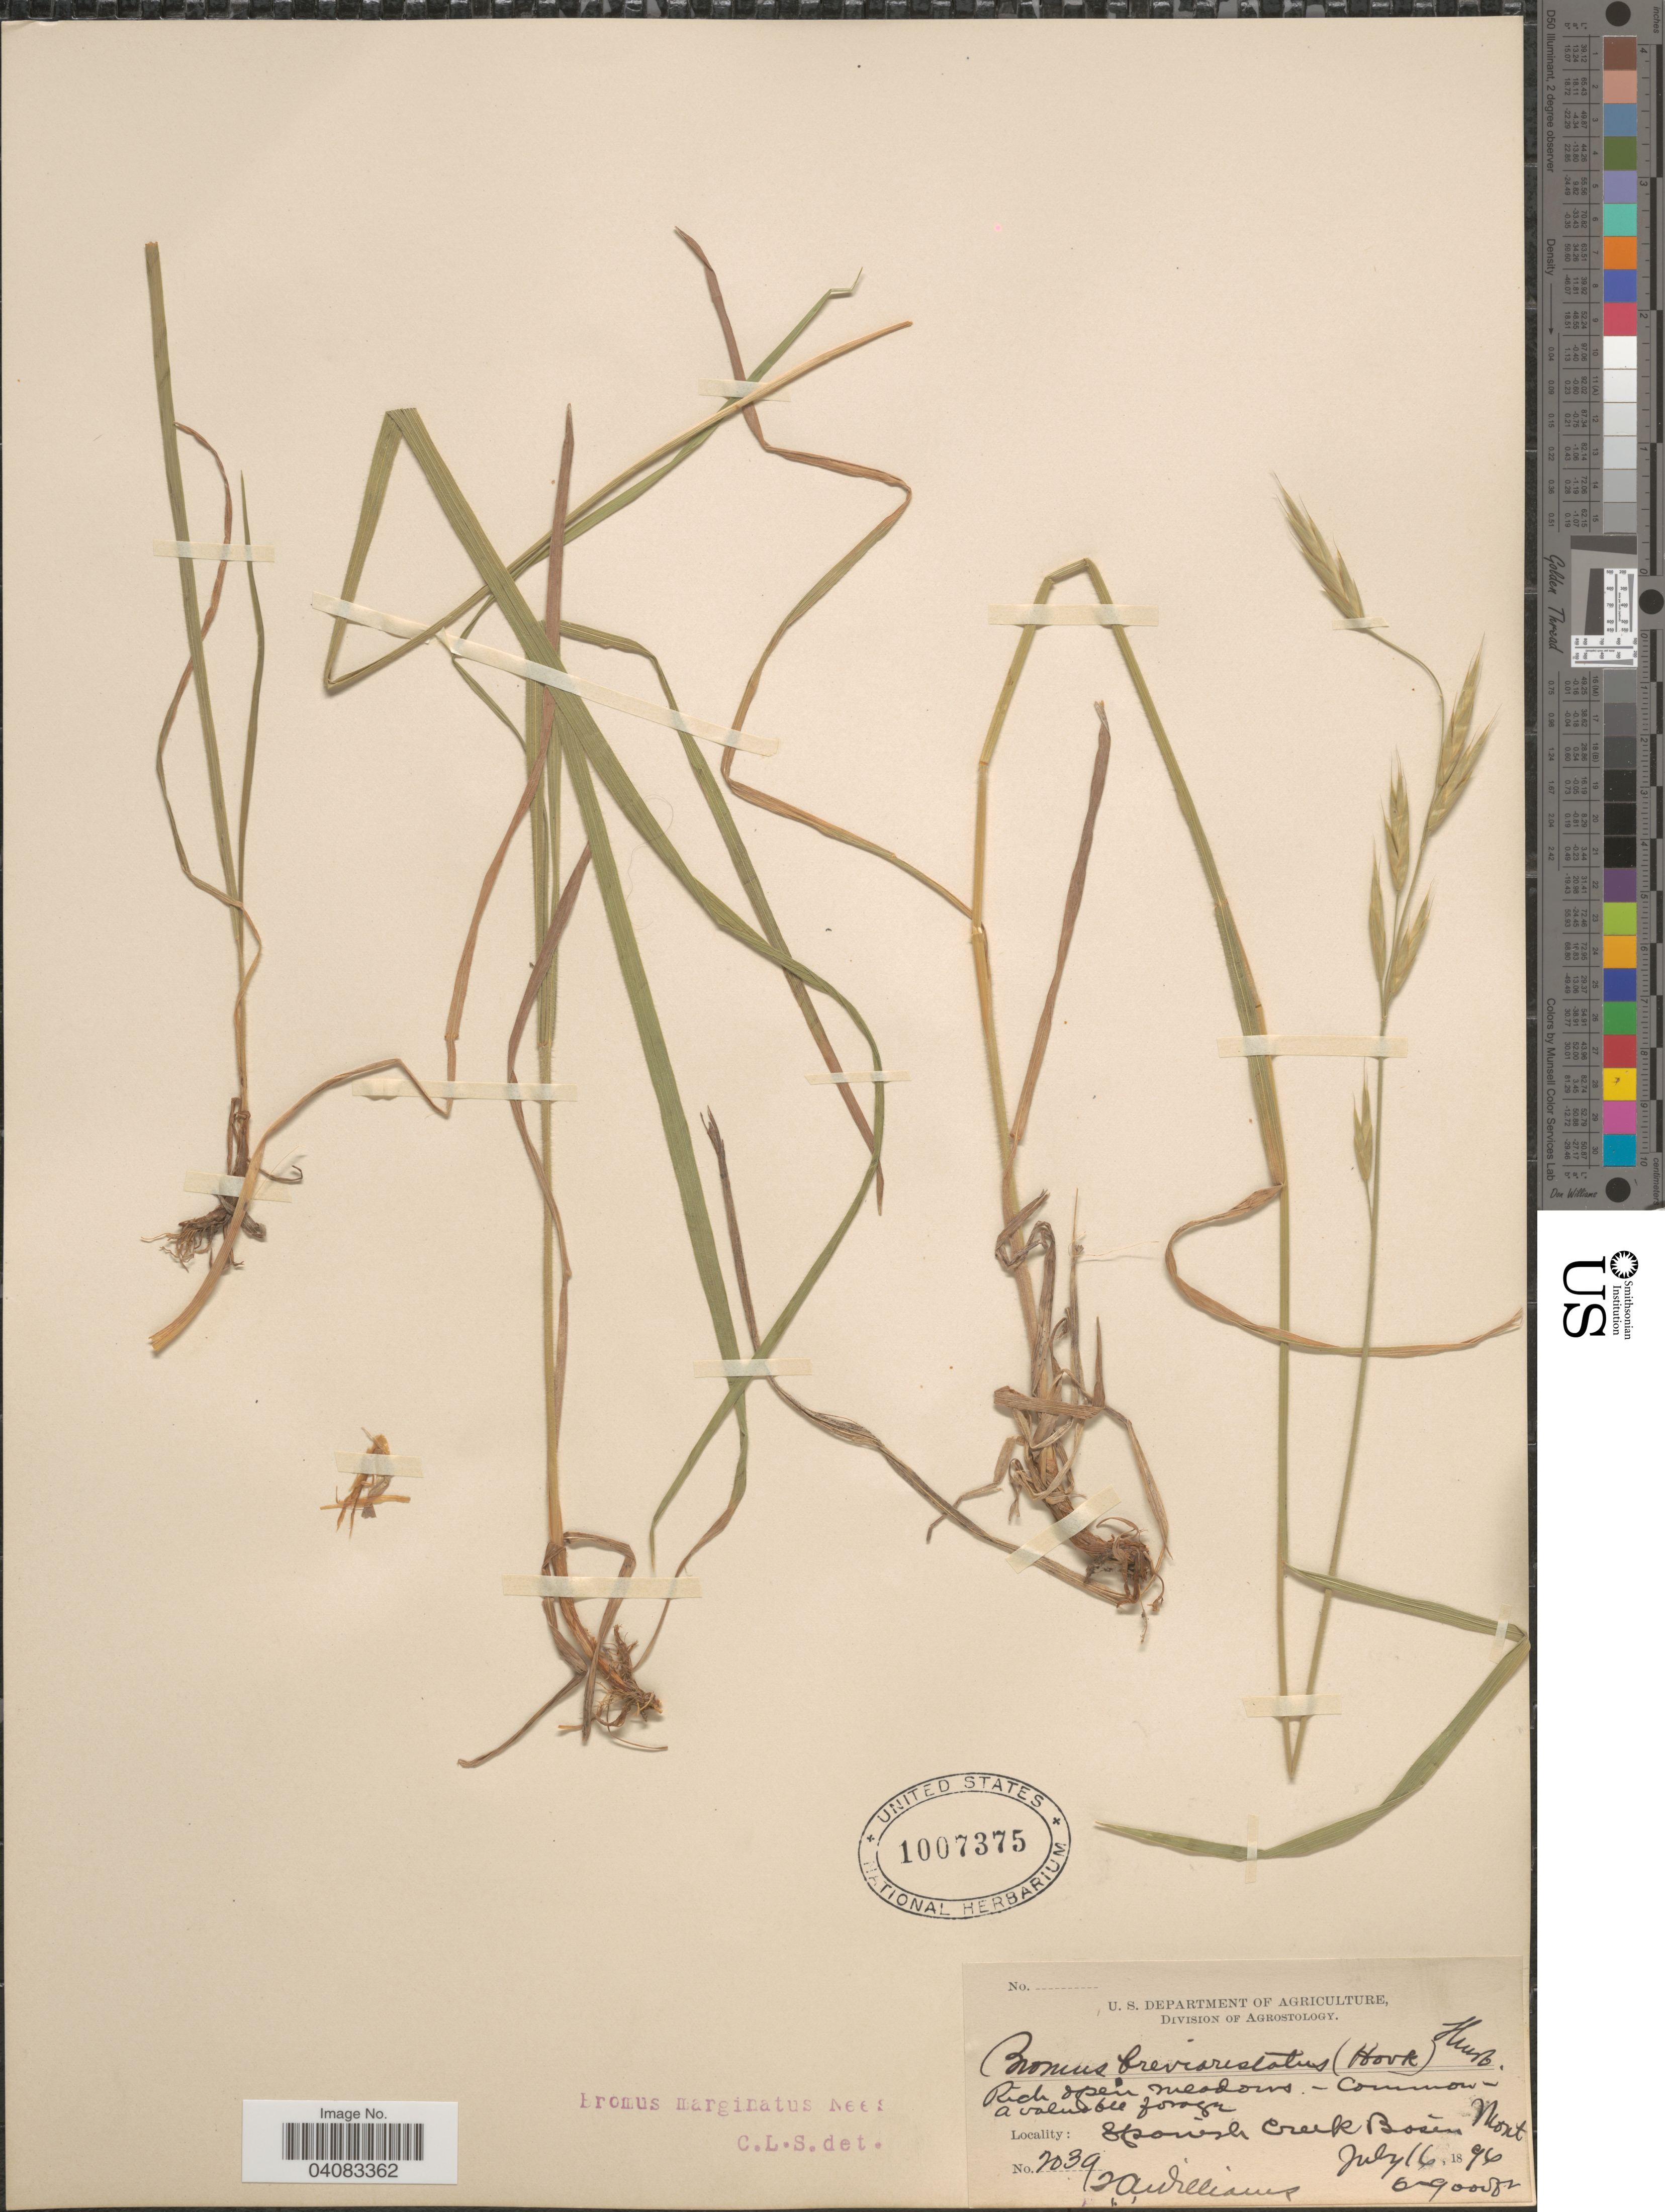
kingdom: Plantae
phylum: Tracheophyta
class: Liliopsida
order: Poales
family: Poaceae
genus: Bromus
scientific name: Bromus marginatus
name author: Nees ex Steud.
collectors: T. Williams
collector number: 2039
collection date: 1896-07-16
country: United States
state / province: Montana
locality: Spanish Creek Basin.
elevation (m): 1829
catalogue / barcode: US 1007375